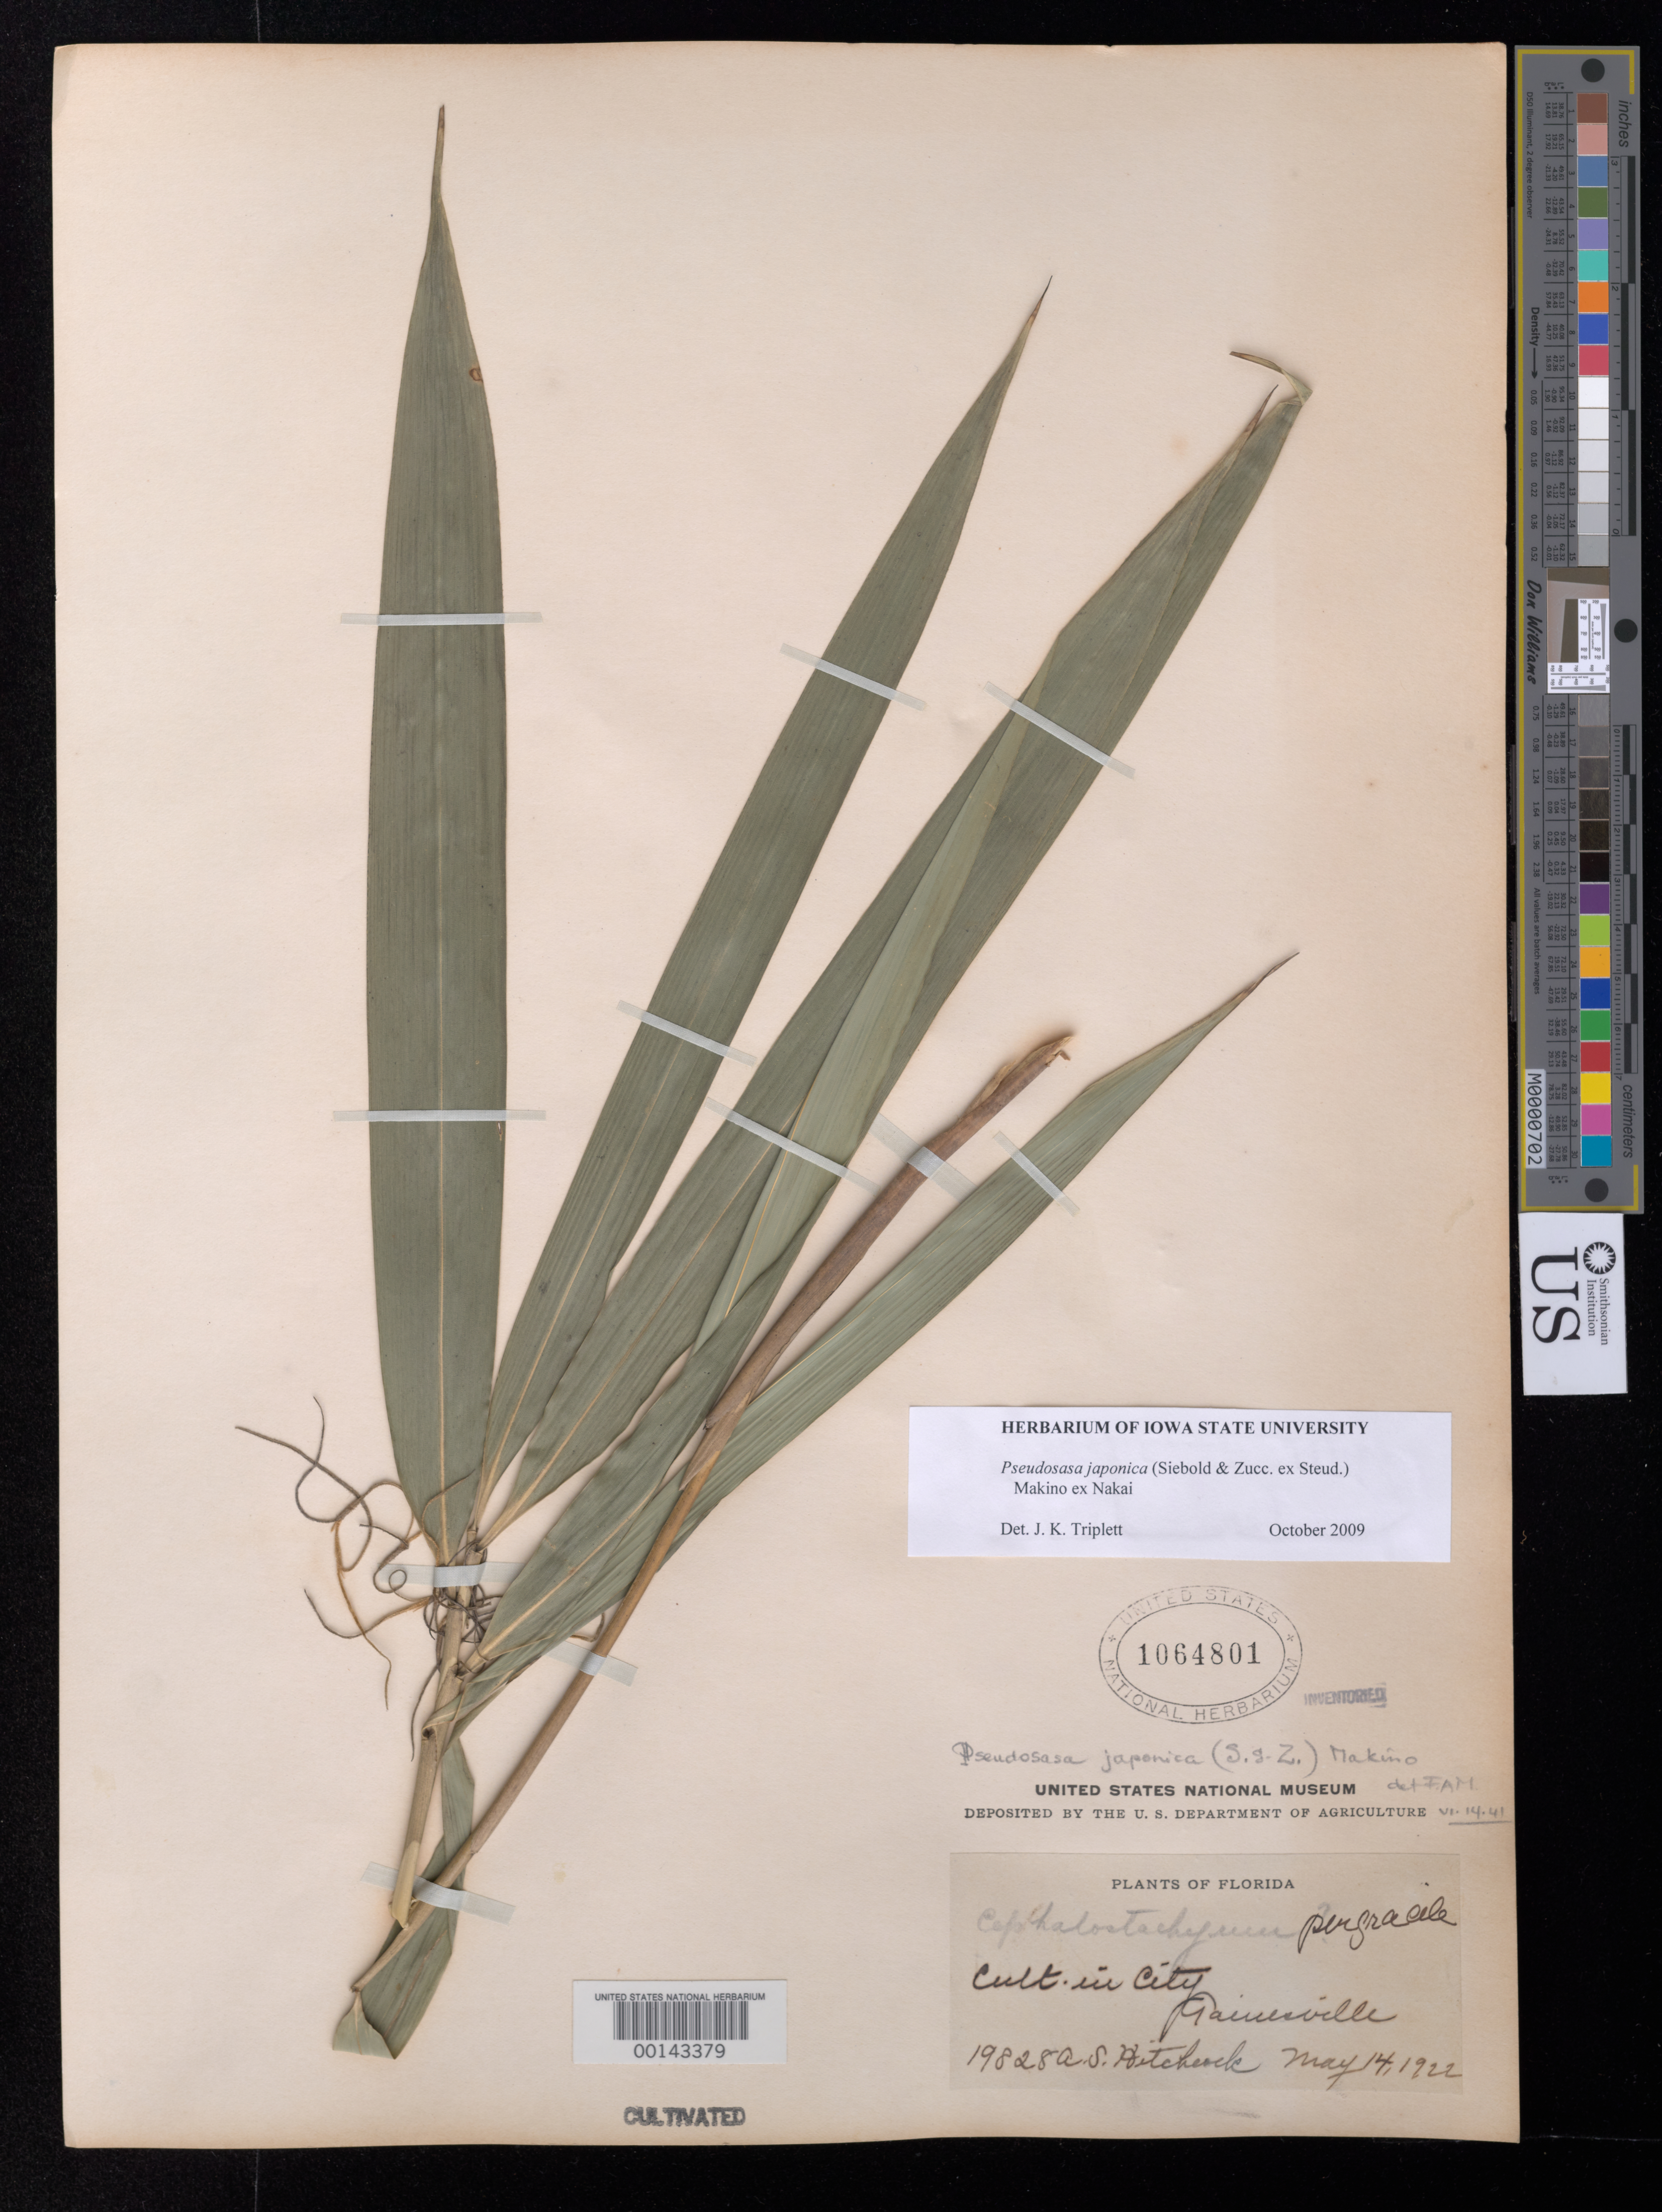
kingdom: Plantae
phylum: Tracheophyta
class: Liliopsida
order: Poales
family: Poaceae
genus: Pseudosasa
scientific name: Pseudosasa japonica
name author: (Siebold & Zucc. ex Steud.) Makino ex Nakai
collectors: A. S. Hitchcock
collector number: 19828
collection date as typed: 14 May 1922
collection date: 1922-05-14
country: United States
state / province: Florida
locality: Gainesville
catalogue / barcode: US 1064801